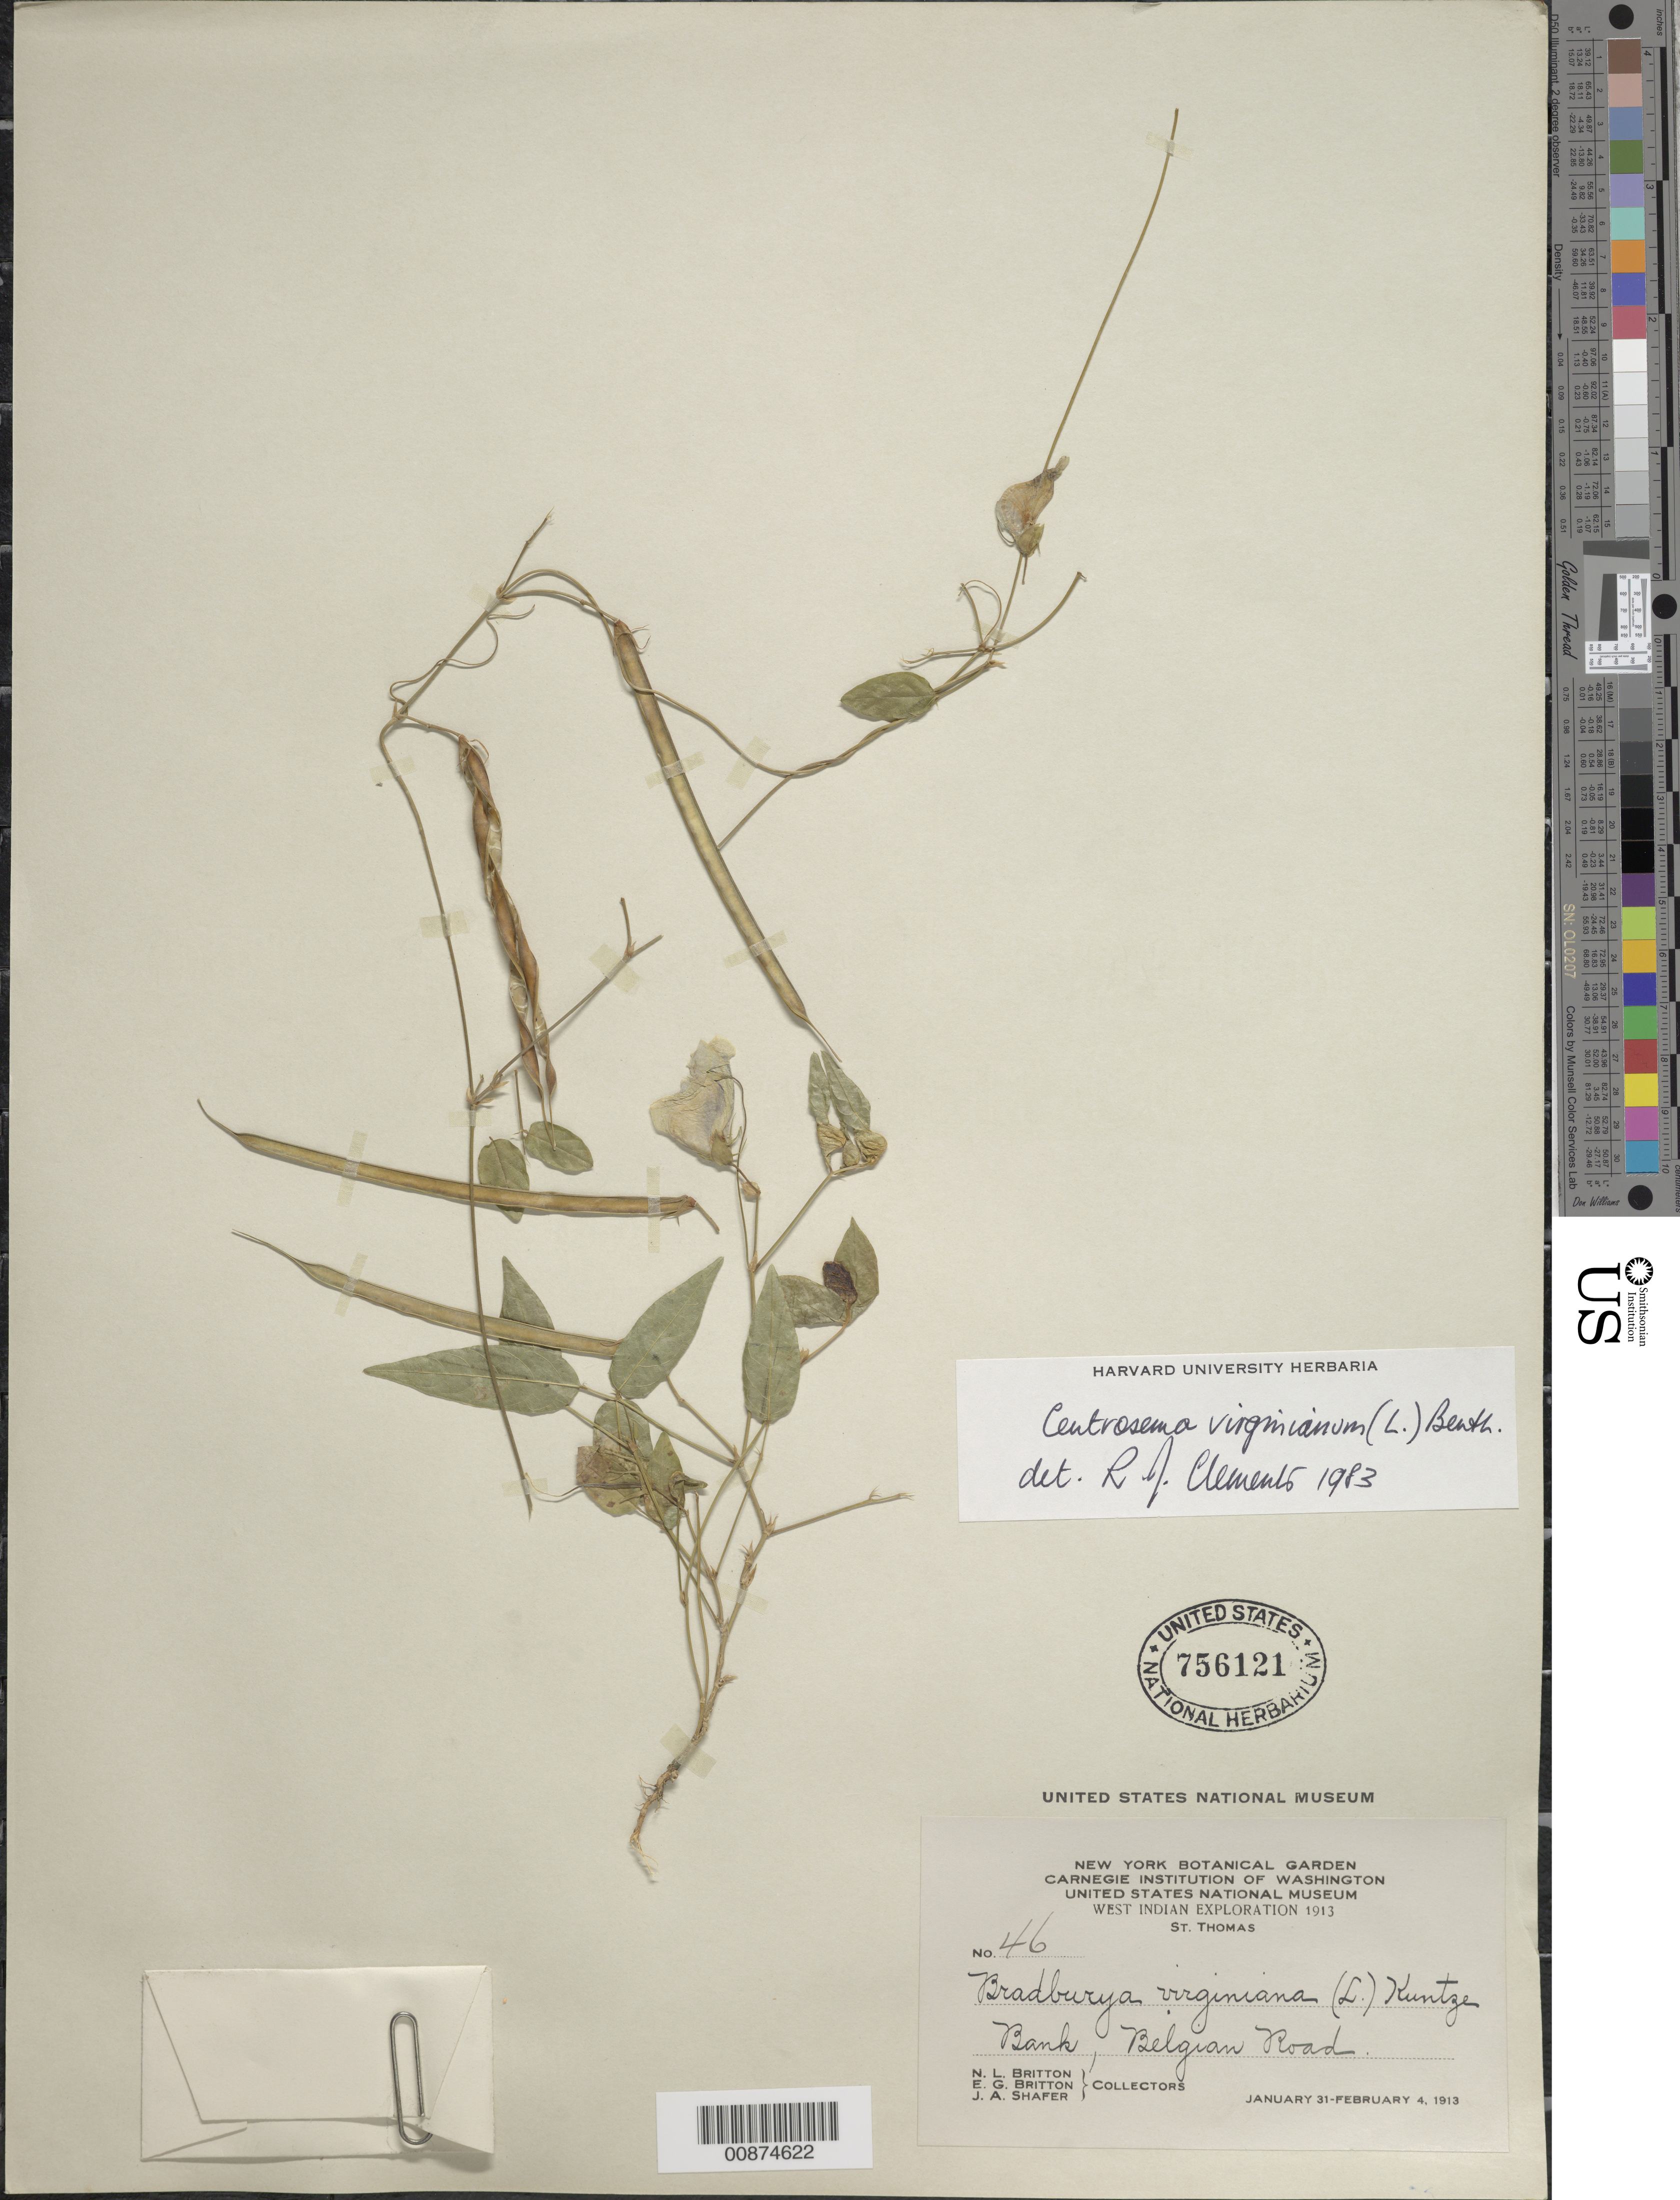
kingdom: Plantae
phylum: Tracheophyta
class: Magnoliopsida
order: Fabales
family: Fabaceae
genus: Centrosema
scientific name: Centrosema virginianum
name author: (L.) Benth.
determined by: Clements, R. J.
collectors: N. Britton, E. G. Britton & J. A. Shafer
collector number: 46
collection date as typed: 31 Jan 1913 to 04 Feb 1913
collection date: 1913-01-31/1913-02-04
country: U.S. Virgin Islands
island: St. Thomas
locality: St. Thomas.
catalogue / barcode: US 756121